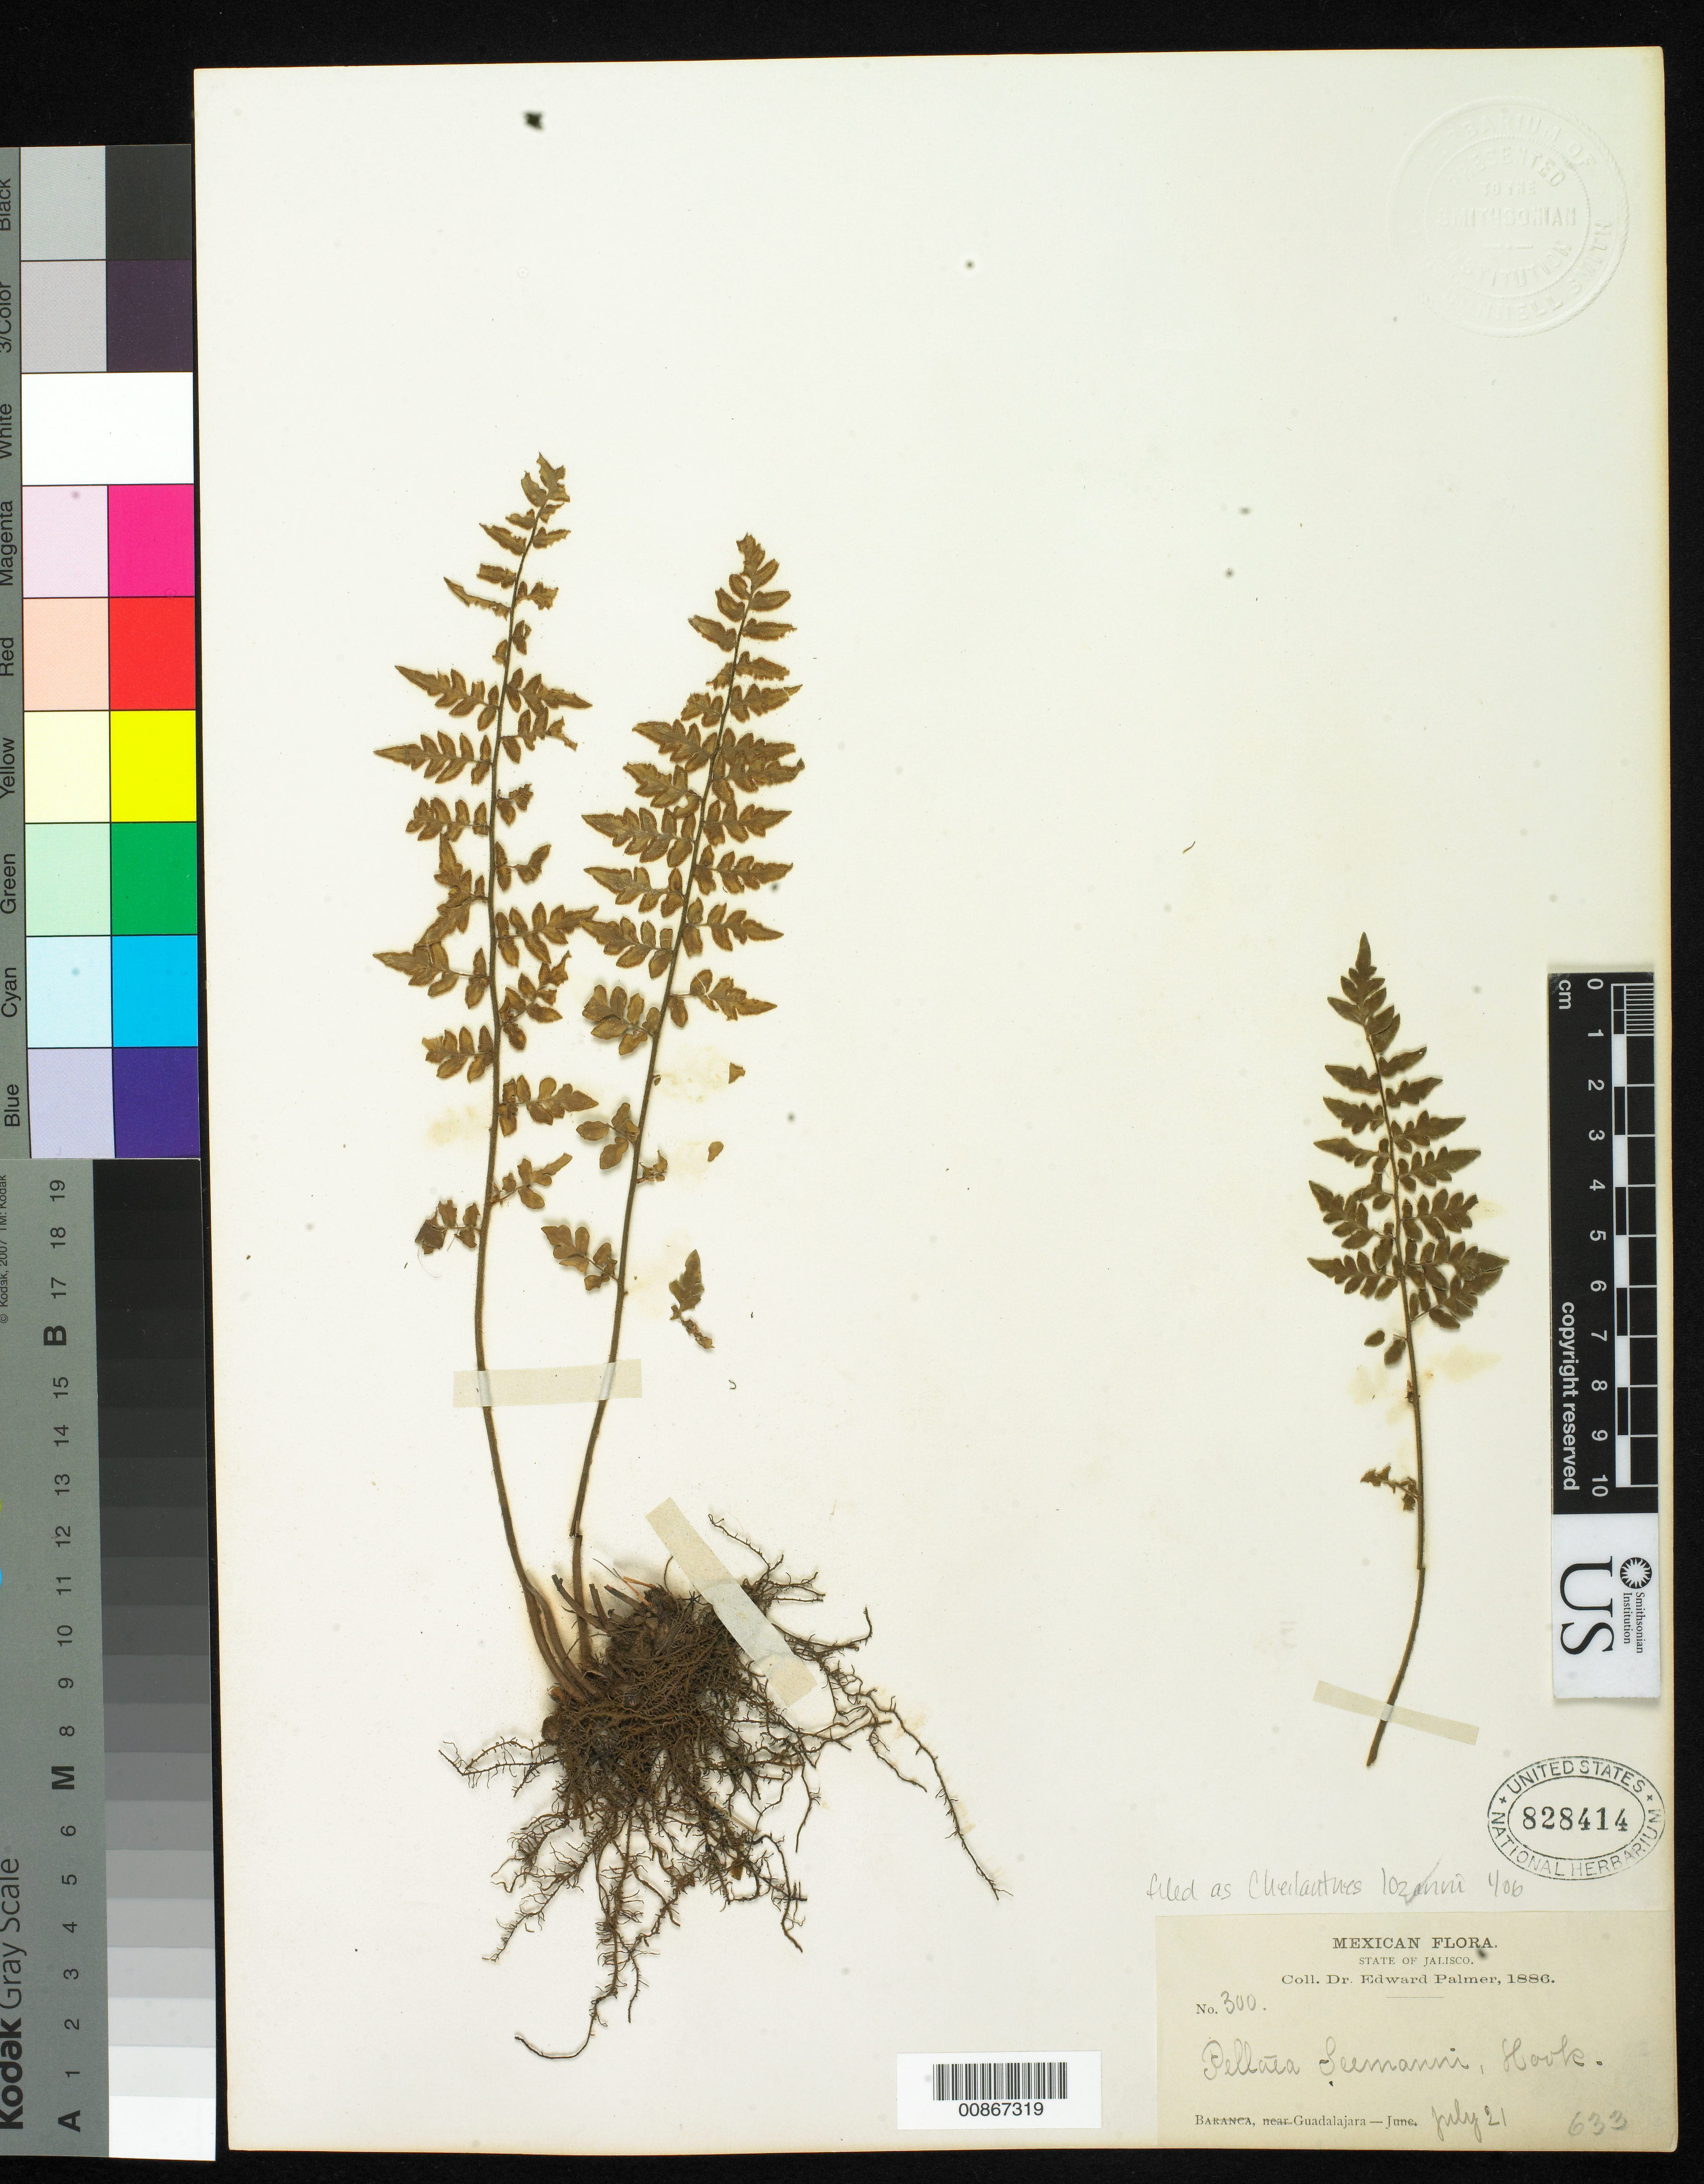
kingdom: Plantae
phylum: Tracheophyta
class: Polypodiopsida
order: Polypodiales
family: Pteridaceae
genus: Cheilanthes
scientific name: Cheilanthes lozanii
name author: (Maxon) R.M. Tryon & A.F. Tryon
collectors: E. Palmer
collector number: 300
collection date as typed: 21 Jul 1886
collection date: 1886-07-21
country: Mexico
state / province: Jalisco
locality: Guadalajara, Jalisco.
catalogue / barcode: US 828414